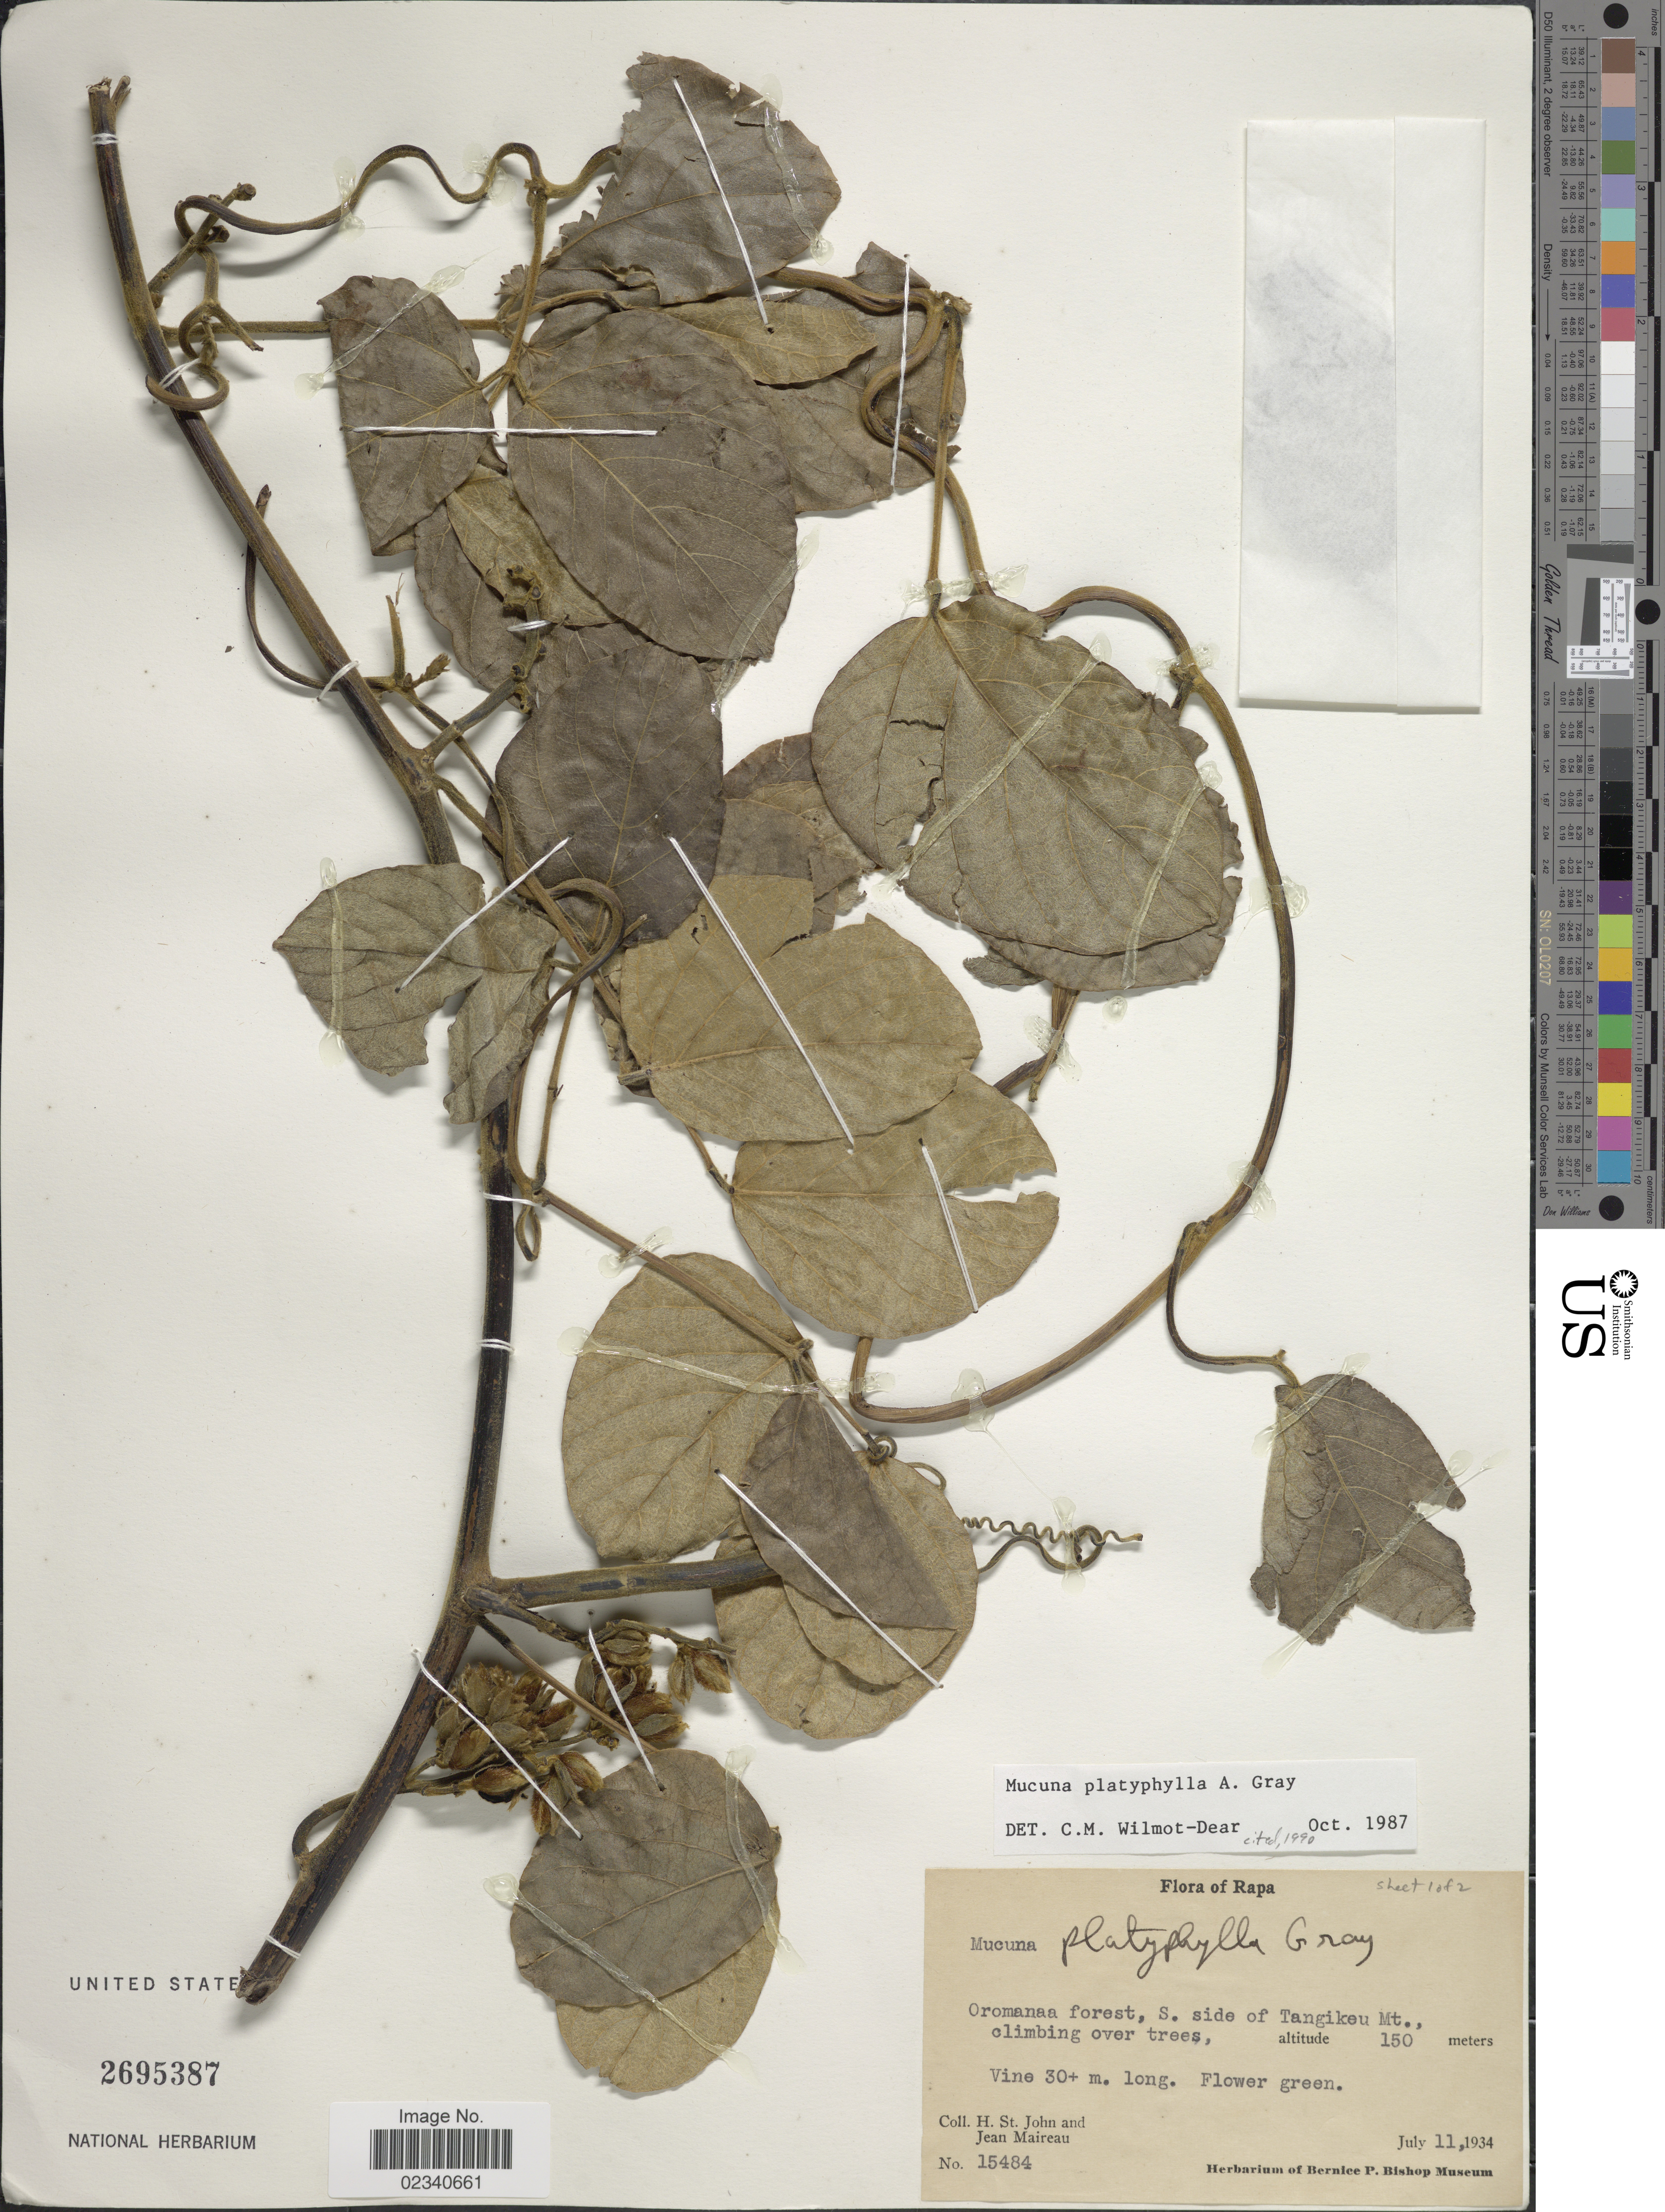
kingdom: Plantae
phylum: Tracheophyta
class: Magnoliopsida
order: Fabales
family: Fabaceae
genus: Mucuna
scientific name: Mucuna platyphylla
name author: A. Gray in Wilkes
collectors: H. St. John & J. Maireau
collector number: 15484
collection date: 1934-07-11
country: French Polynesia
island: Rapa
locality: Rapa. Oromanaa forest, S. side of Tangikeu Mt.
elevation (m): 150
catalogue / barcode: US 2695387